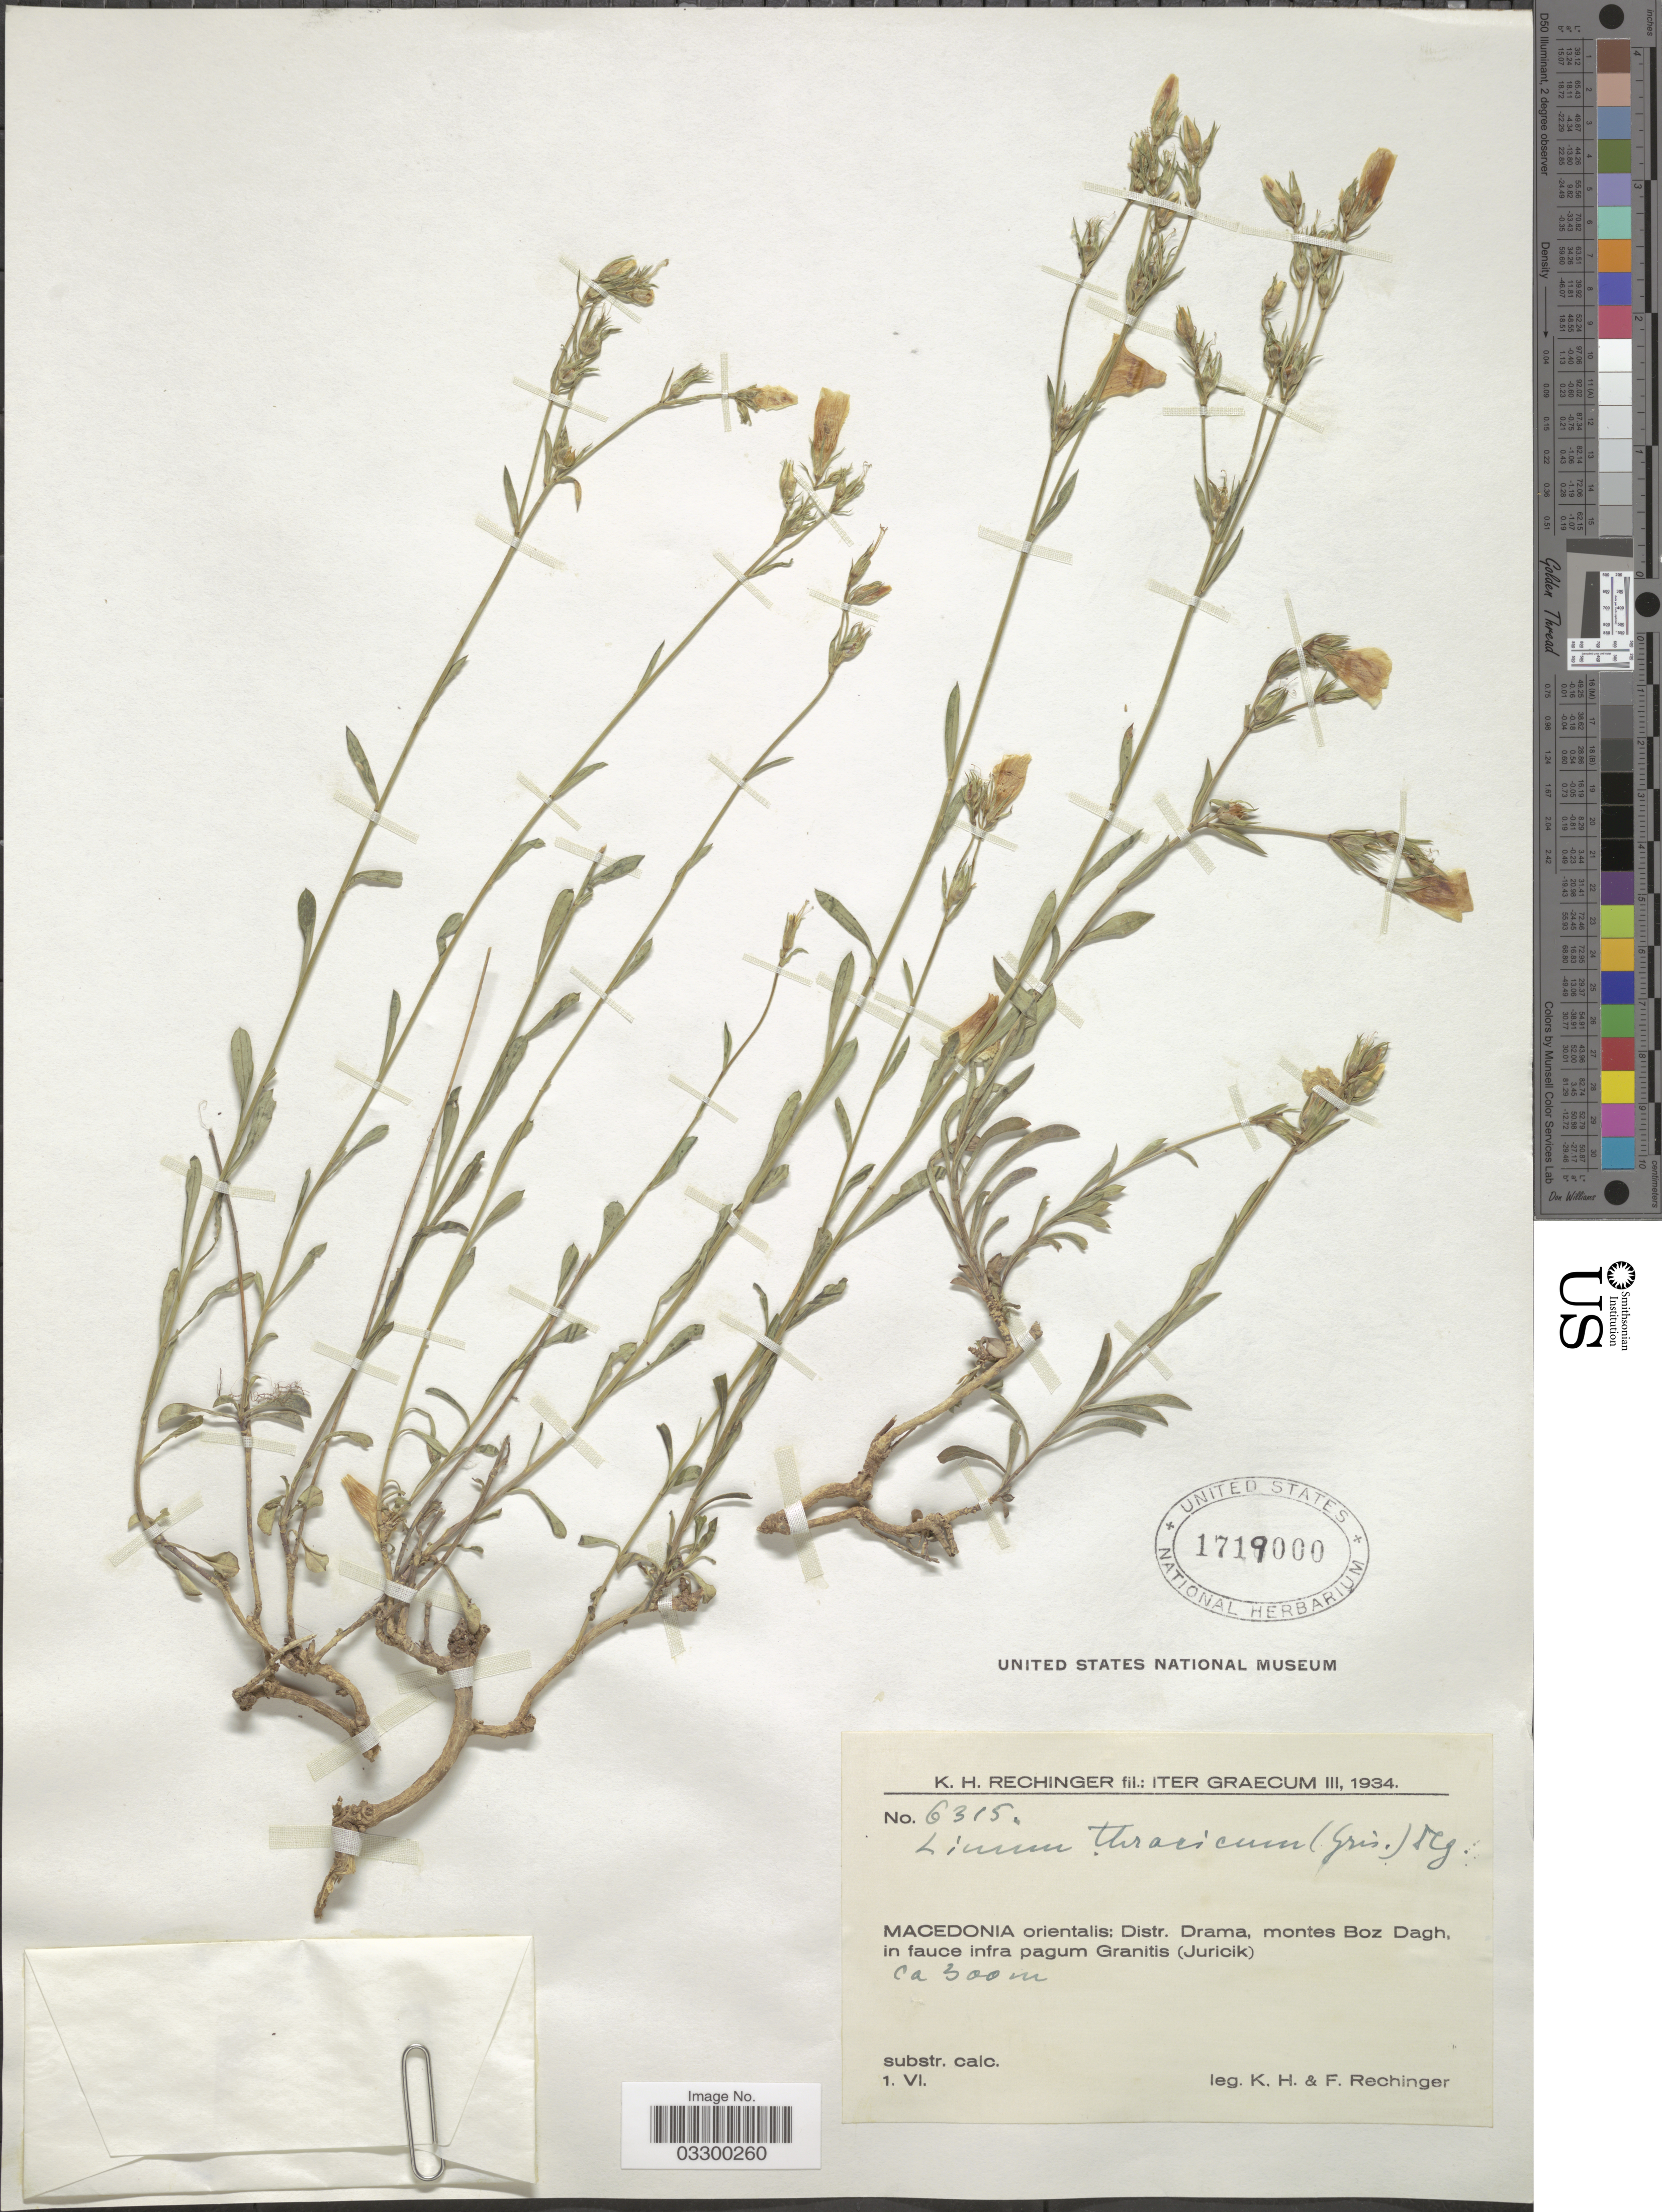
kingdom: Plantae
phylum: Tracheophyta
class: Magnoliopsida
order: Malpighiales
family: Linaceae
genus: Linum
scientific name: Linum thracicum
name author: Degen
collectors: K. H. Rechinger & F. Rechinger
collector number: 6315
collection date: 1934-06-01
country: Greece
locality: Iter Graecum. Macedonia orientalis: Distr. Drama, montes Boz Dagh, in fauce infra pagum Granitis (Juricik).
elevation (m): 300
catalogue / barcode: US 1719000